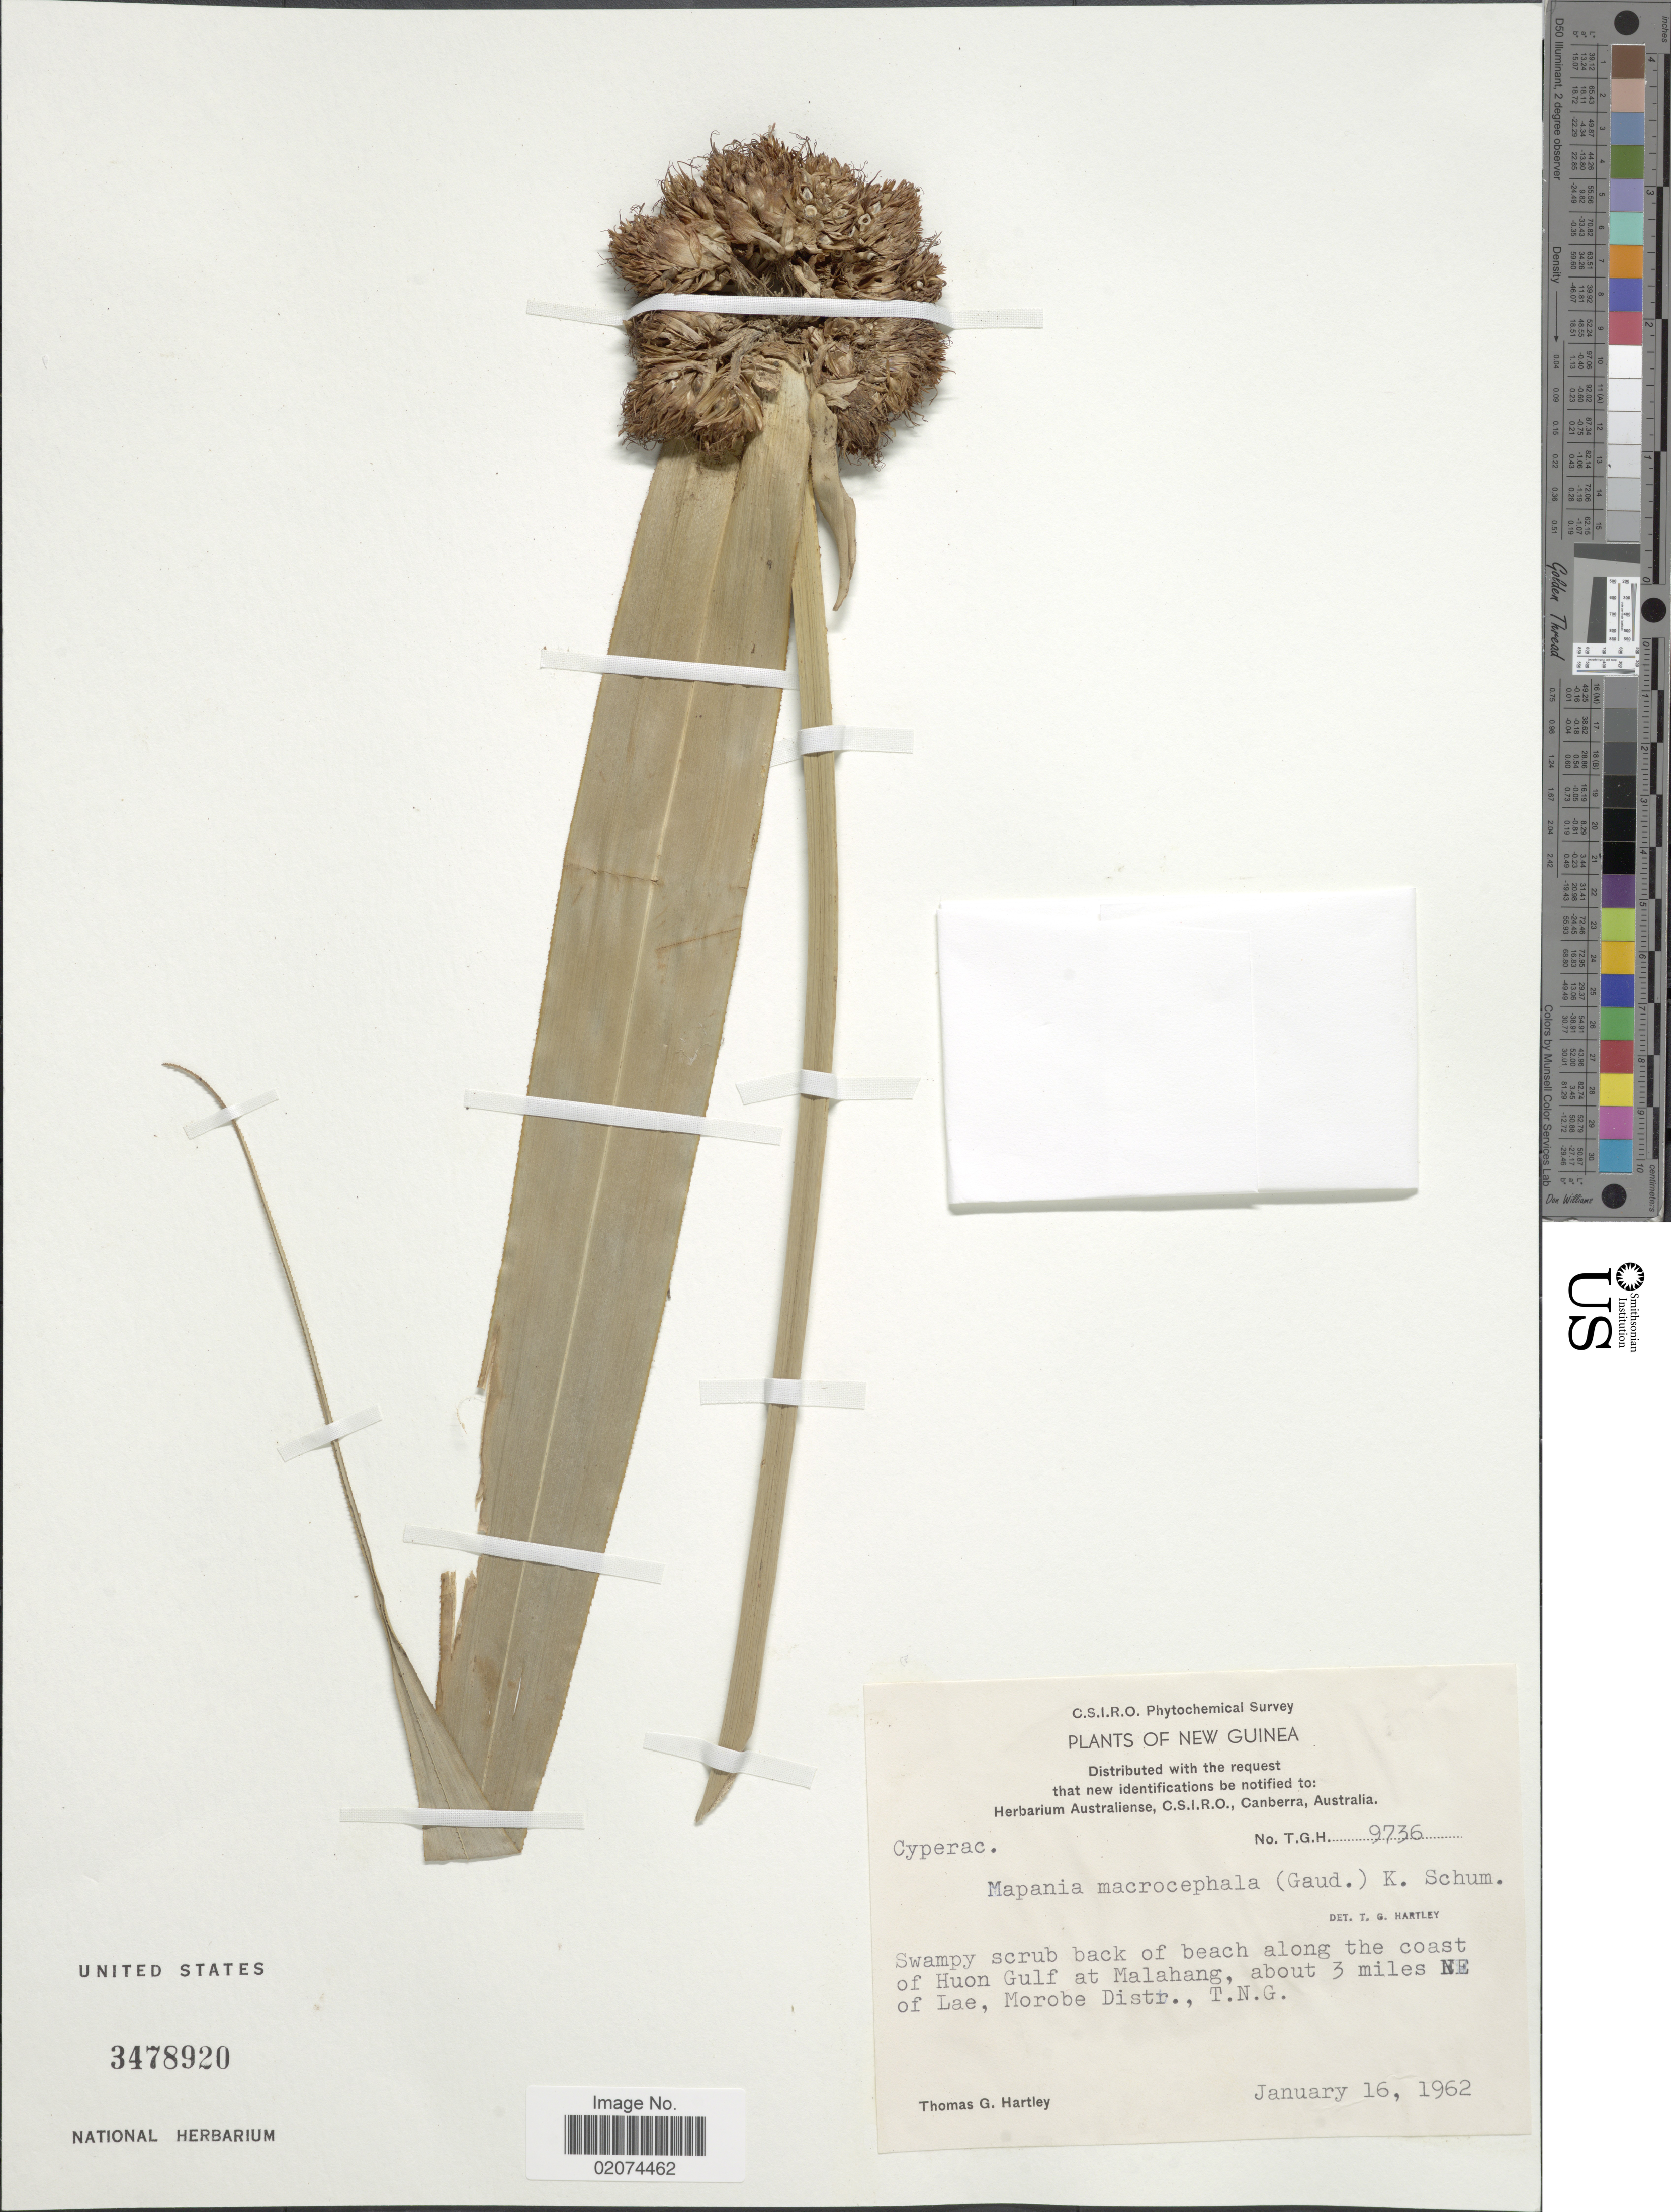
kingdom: Plantae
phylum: Tracheophyta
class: Liliopsida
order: Poales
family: Cyperaceae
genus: Mapania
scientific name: Mapania macrocephala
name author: (Gaudich.) K. Schum.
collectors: T. G. Hartley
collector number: T.G.H.9736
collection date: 1962-01-16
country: Papua New Guinea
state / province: Morobe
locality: New Guinea. Swampy scrub back of beach along the coast of Huon Gulf at Malahang, about 3 miles NE of Lae, T.N.G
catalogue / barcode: US 3478920